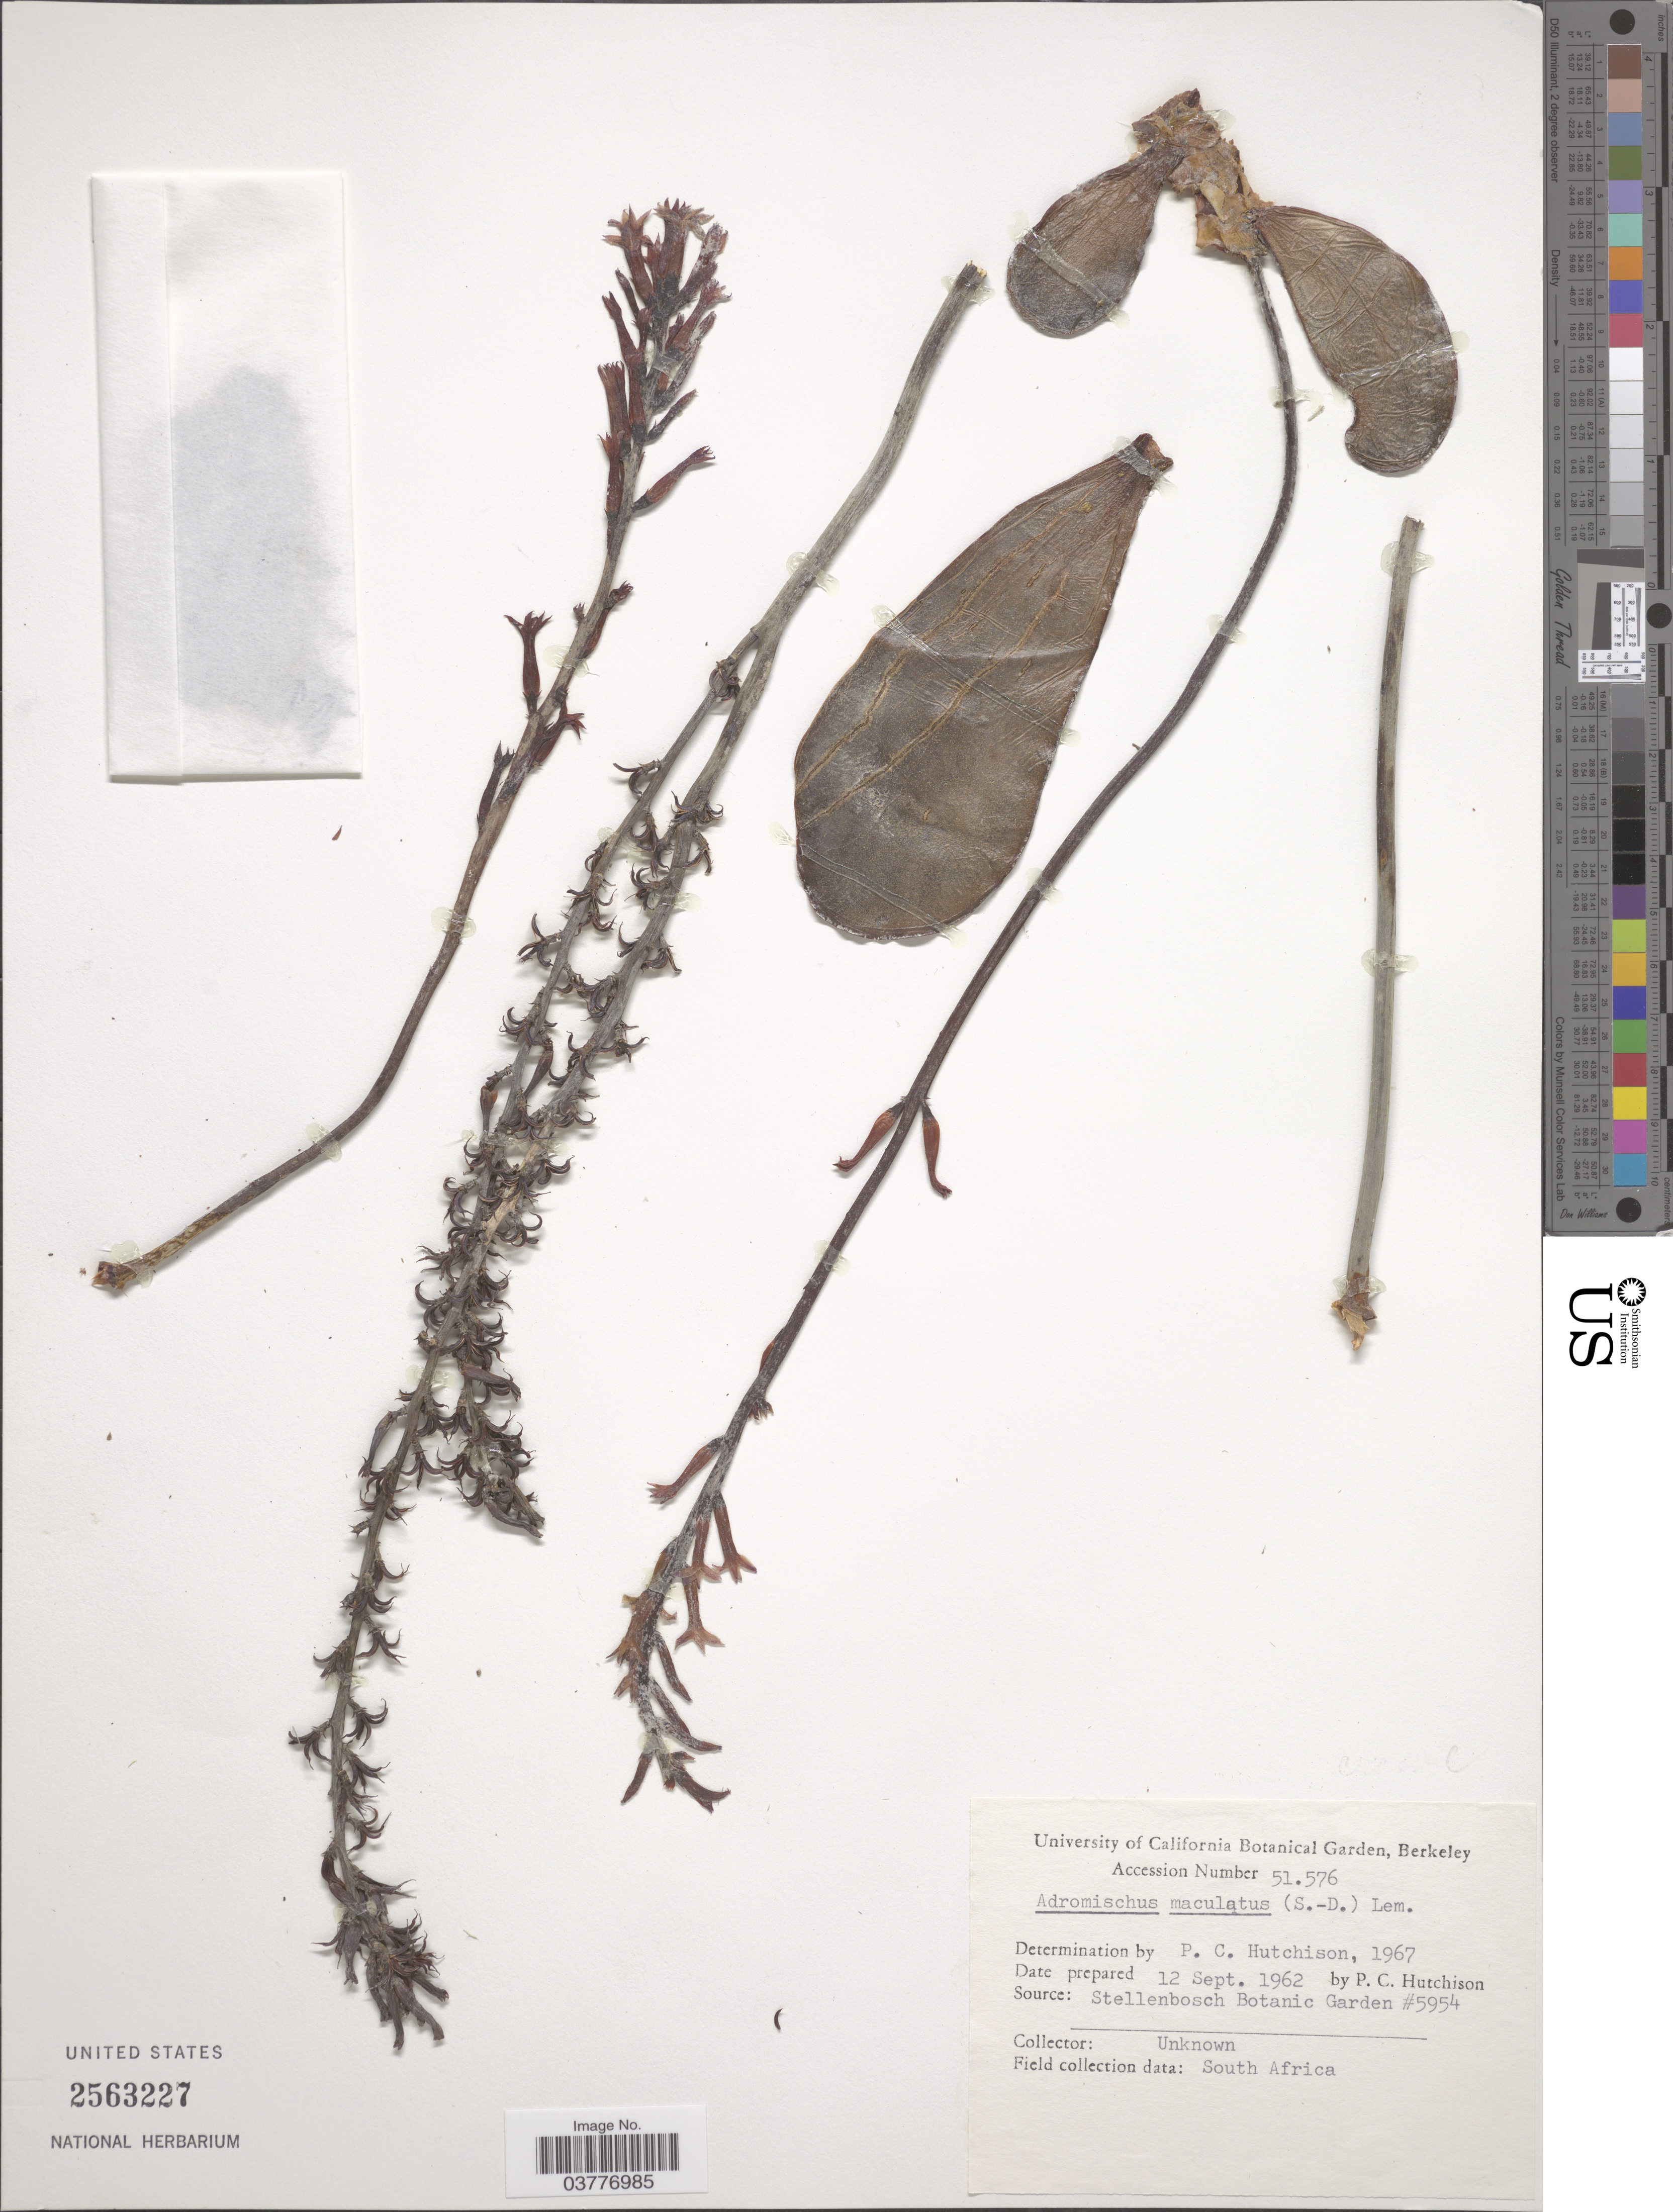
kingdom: Plantae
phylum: Tracheophyta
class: Magnoliopsida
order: Saxifragales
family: Crassulaceae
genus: Adromischus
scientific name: Adromischus maculatus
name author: (Salm-Dyck) Lem.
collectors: P. C. Hutchison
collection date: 1962-09-12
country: United States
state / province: California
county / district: Alameda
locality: University of California Botanical Garden, Berkeley.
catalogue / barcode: US 2563227